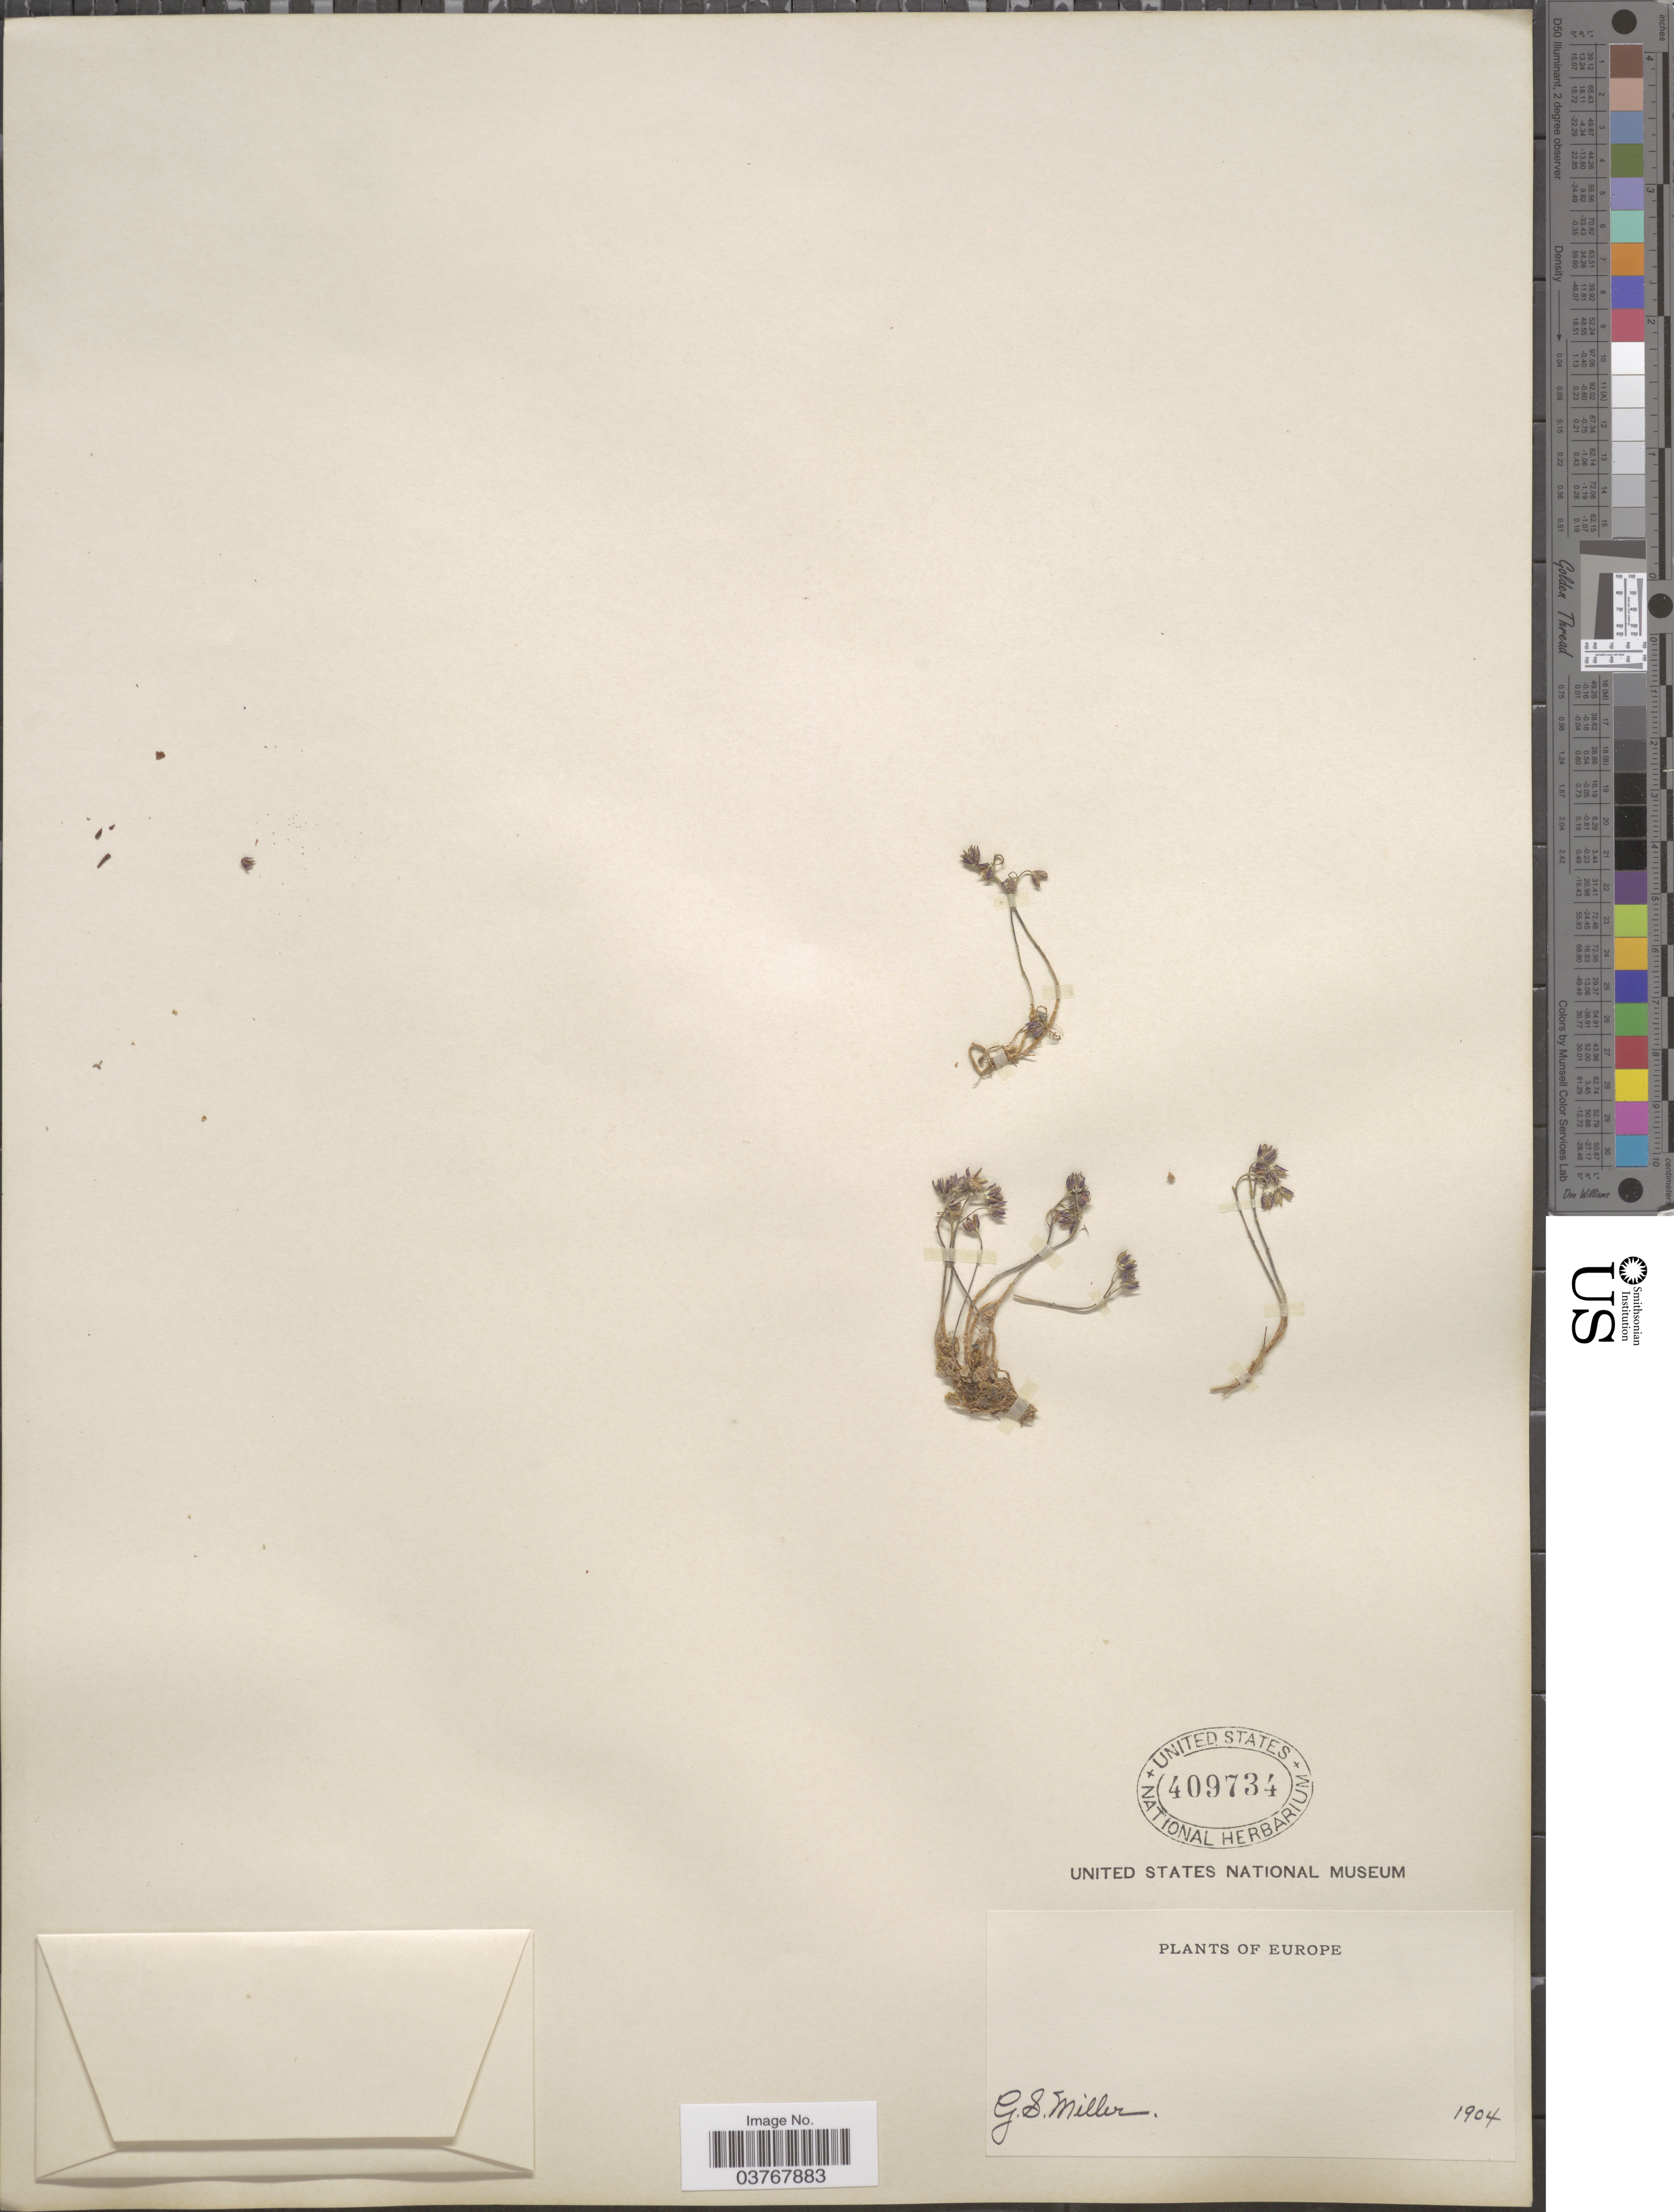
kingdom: Plantae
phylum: Tracheophyta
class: Magnoliopsida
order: Saxifragales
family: Crassulaceae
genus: Sedum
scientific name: Sedum sp.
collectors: G. S. Miller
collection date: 1904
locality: Europe.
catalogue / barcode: US 409734